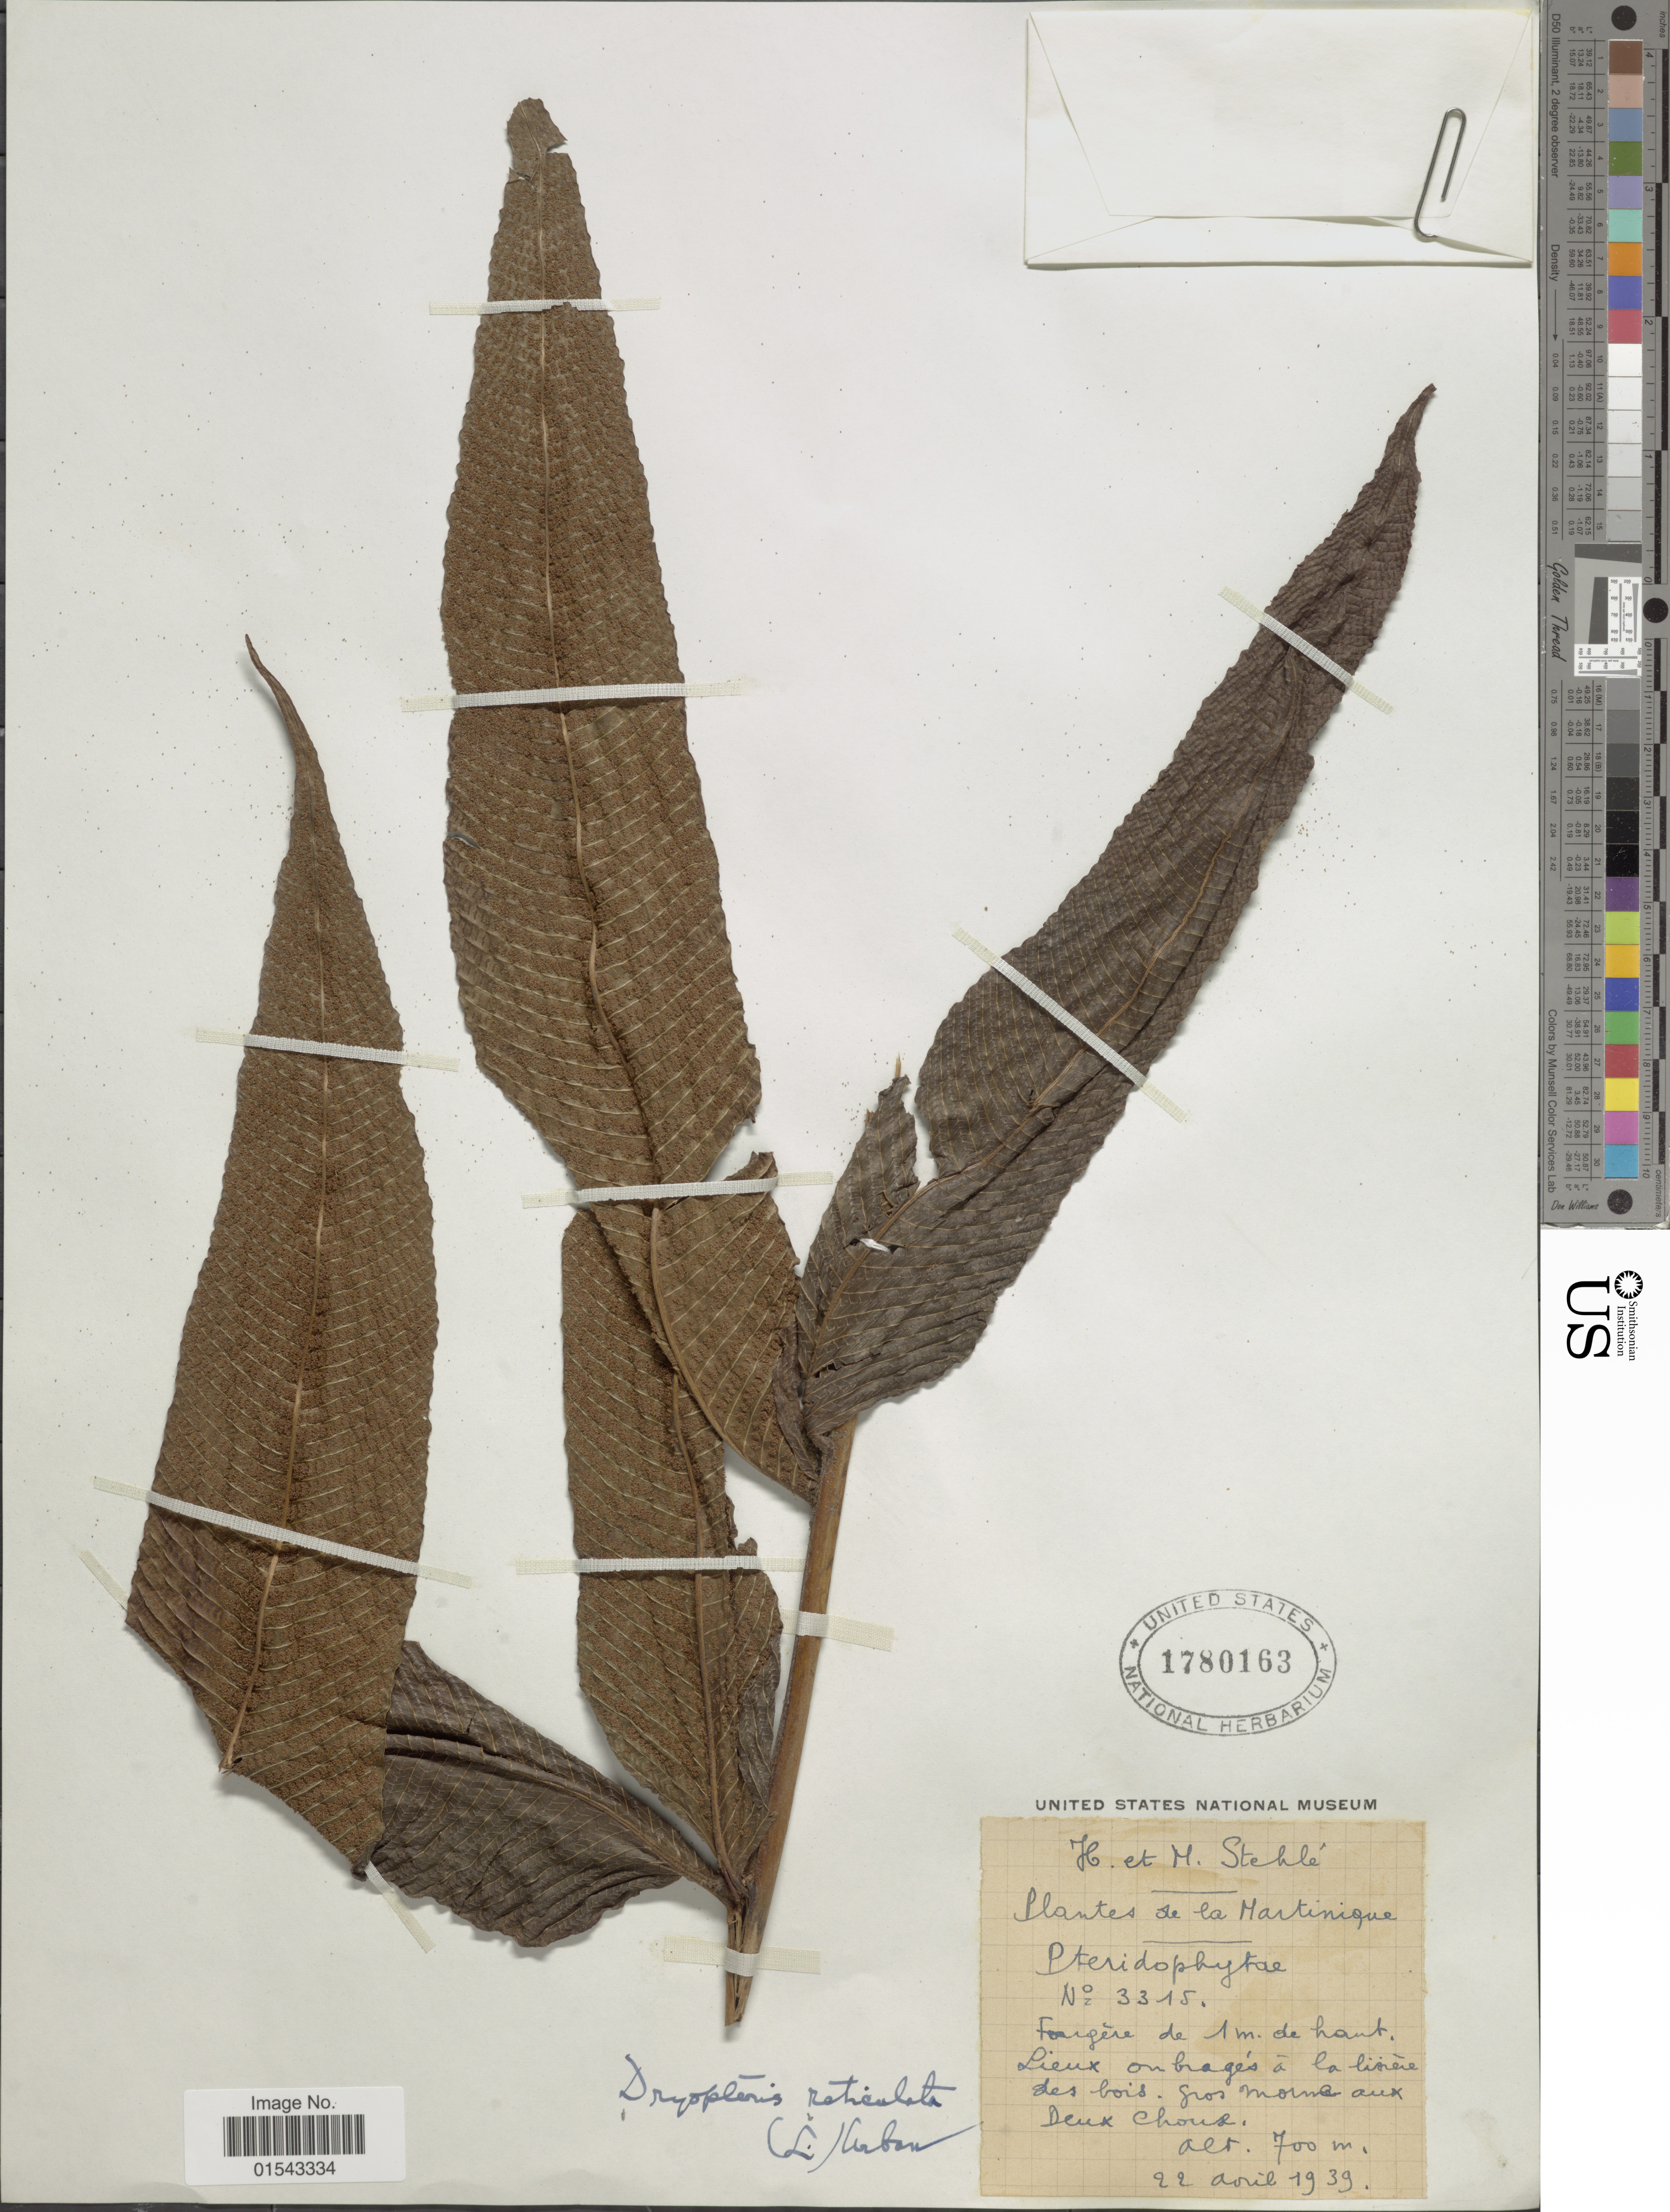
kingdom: Plantae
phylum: Tracheophyta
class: Polypodiopsida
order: Polypodiales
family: Thelypteridaceae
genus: Meniscium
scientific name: Meniscium reticulatum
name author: (L.) Sw.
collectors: H. Stehlé & M. Stehlé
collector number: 3315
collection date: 1939-08-22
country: Martinique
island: Martinique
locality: Gros Morne aux Deux Choux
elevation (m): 700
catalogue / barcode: US 1780163